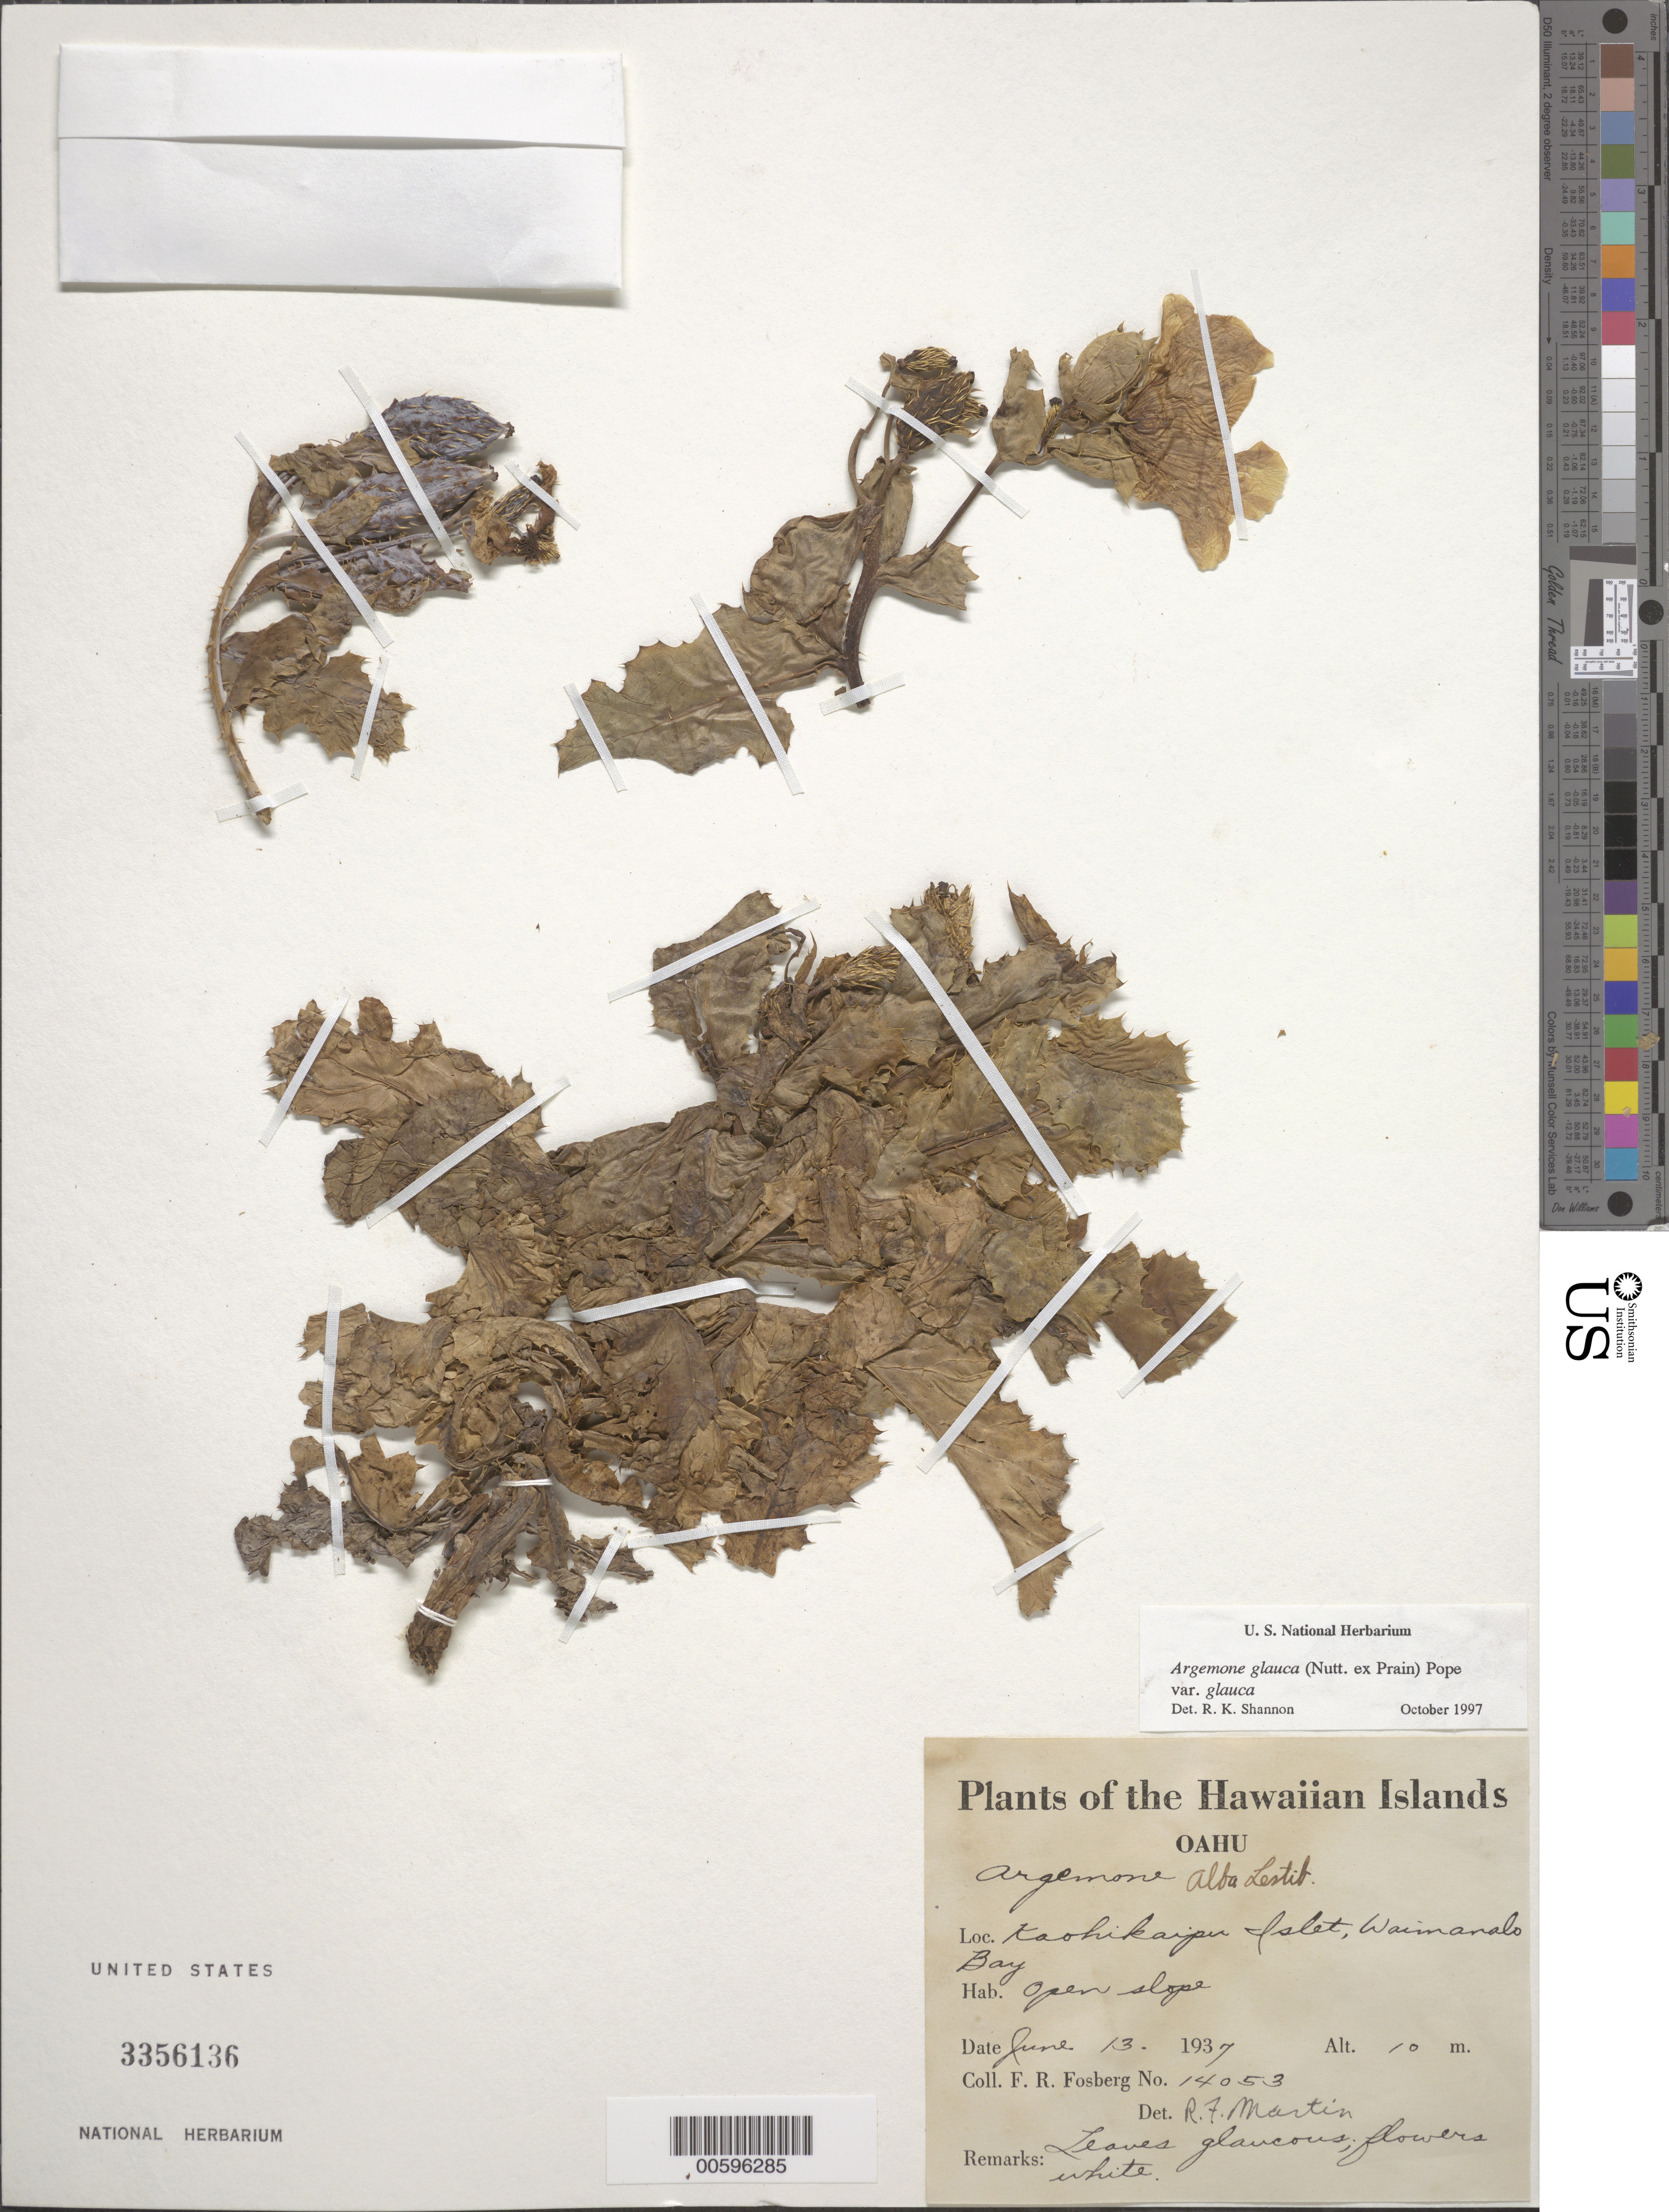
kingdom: Plantae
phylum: Tracheophyta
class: Magnoliopsida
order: Ranunculales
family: Papaveraceae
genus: Argemone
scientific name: Argemone glauca var. glauca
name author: (Nutt. ex Prain) Pope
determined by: Shannon, R. K., (UNITED STATES)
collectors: F. R. Fosberg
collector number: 14053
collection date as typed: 13 Jun 1937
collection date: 1937-06-13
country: United States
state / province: Hawaii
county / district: Honolulu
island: Oahu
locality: Kaohikaipu Islet, Waimanalo Bay.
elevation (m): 10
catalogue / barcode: US 3356136